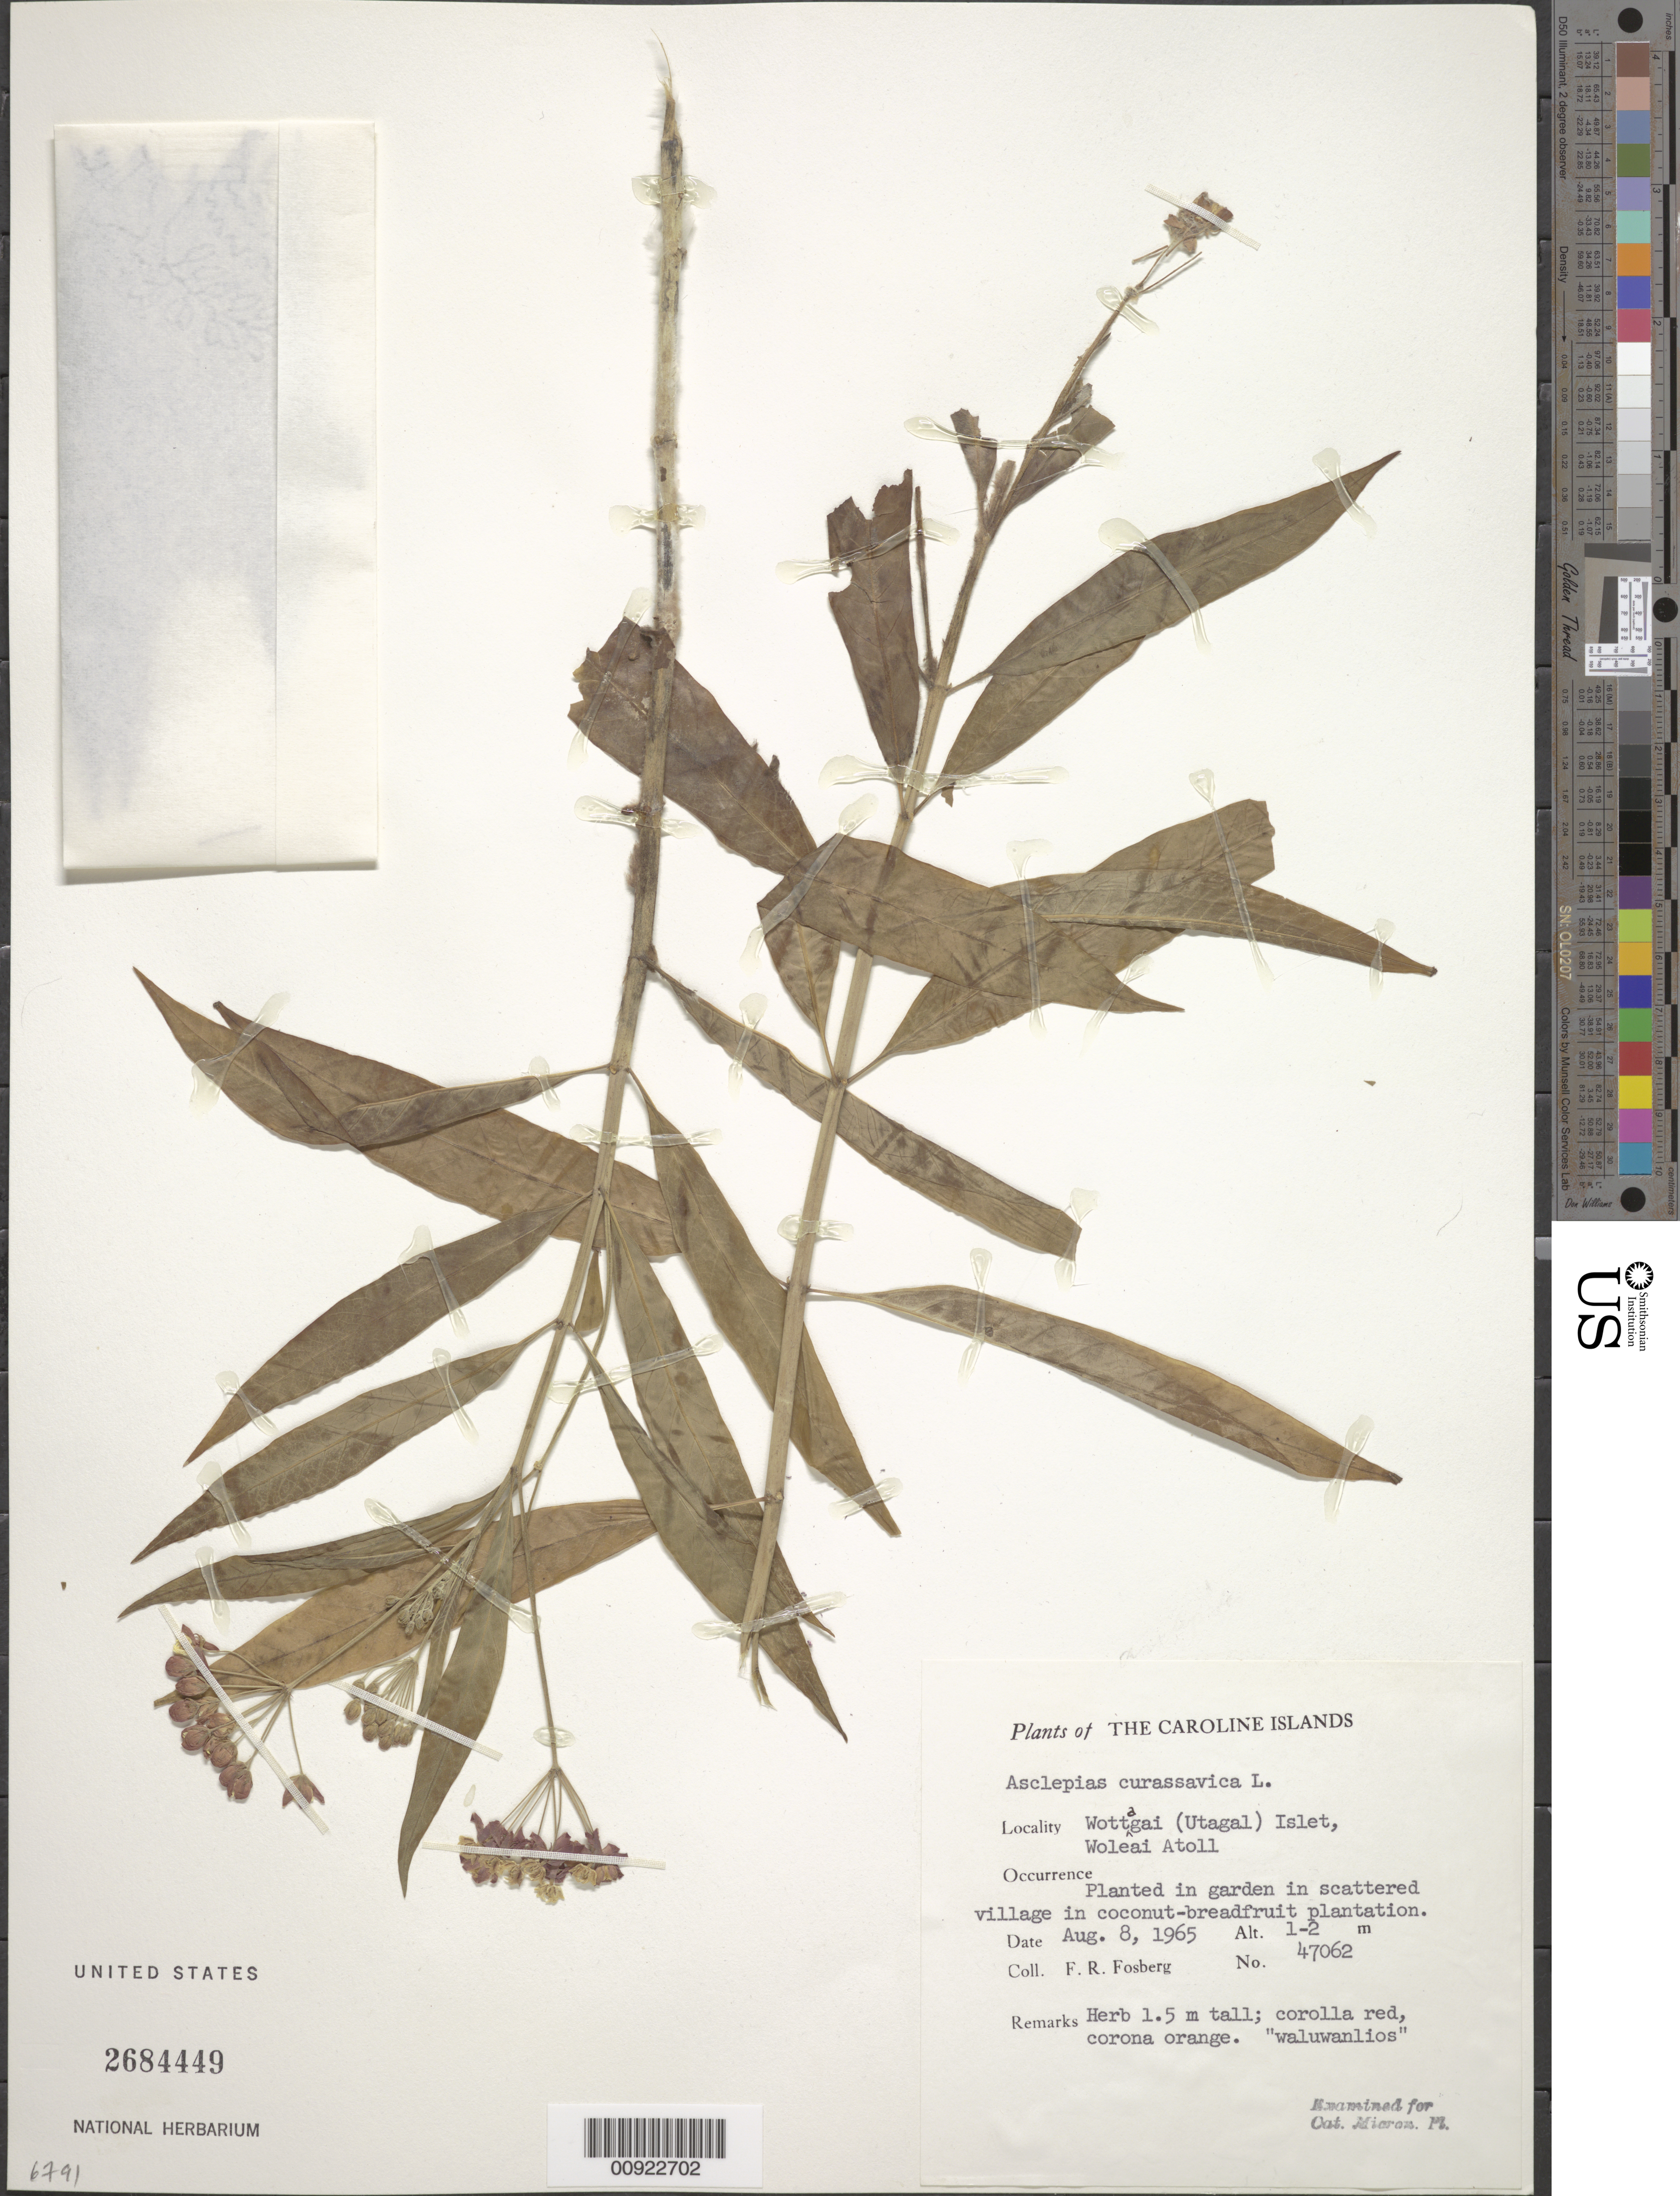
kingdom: Plantae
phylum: Tracheophyta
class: Magnoliopsida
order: Gentianales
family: Apocynaceae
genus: Asclepias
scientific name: Asclepias curassavica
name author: L.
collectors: F. R. Fosberg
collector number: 47062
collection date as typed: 08 Aug 1965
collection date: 1965-08-08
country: Micronesia, Federated States of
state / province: Yap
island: Woleai Atoll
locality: Wottagai (Utagal) Islet, Woleai Atoll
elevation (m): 1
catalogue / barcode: US 2684449